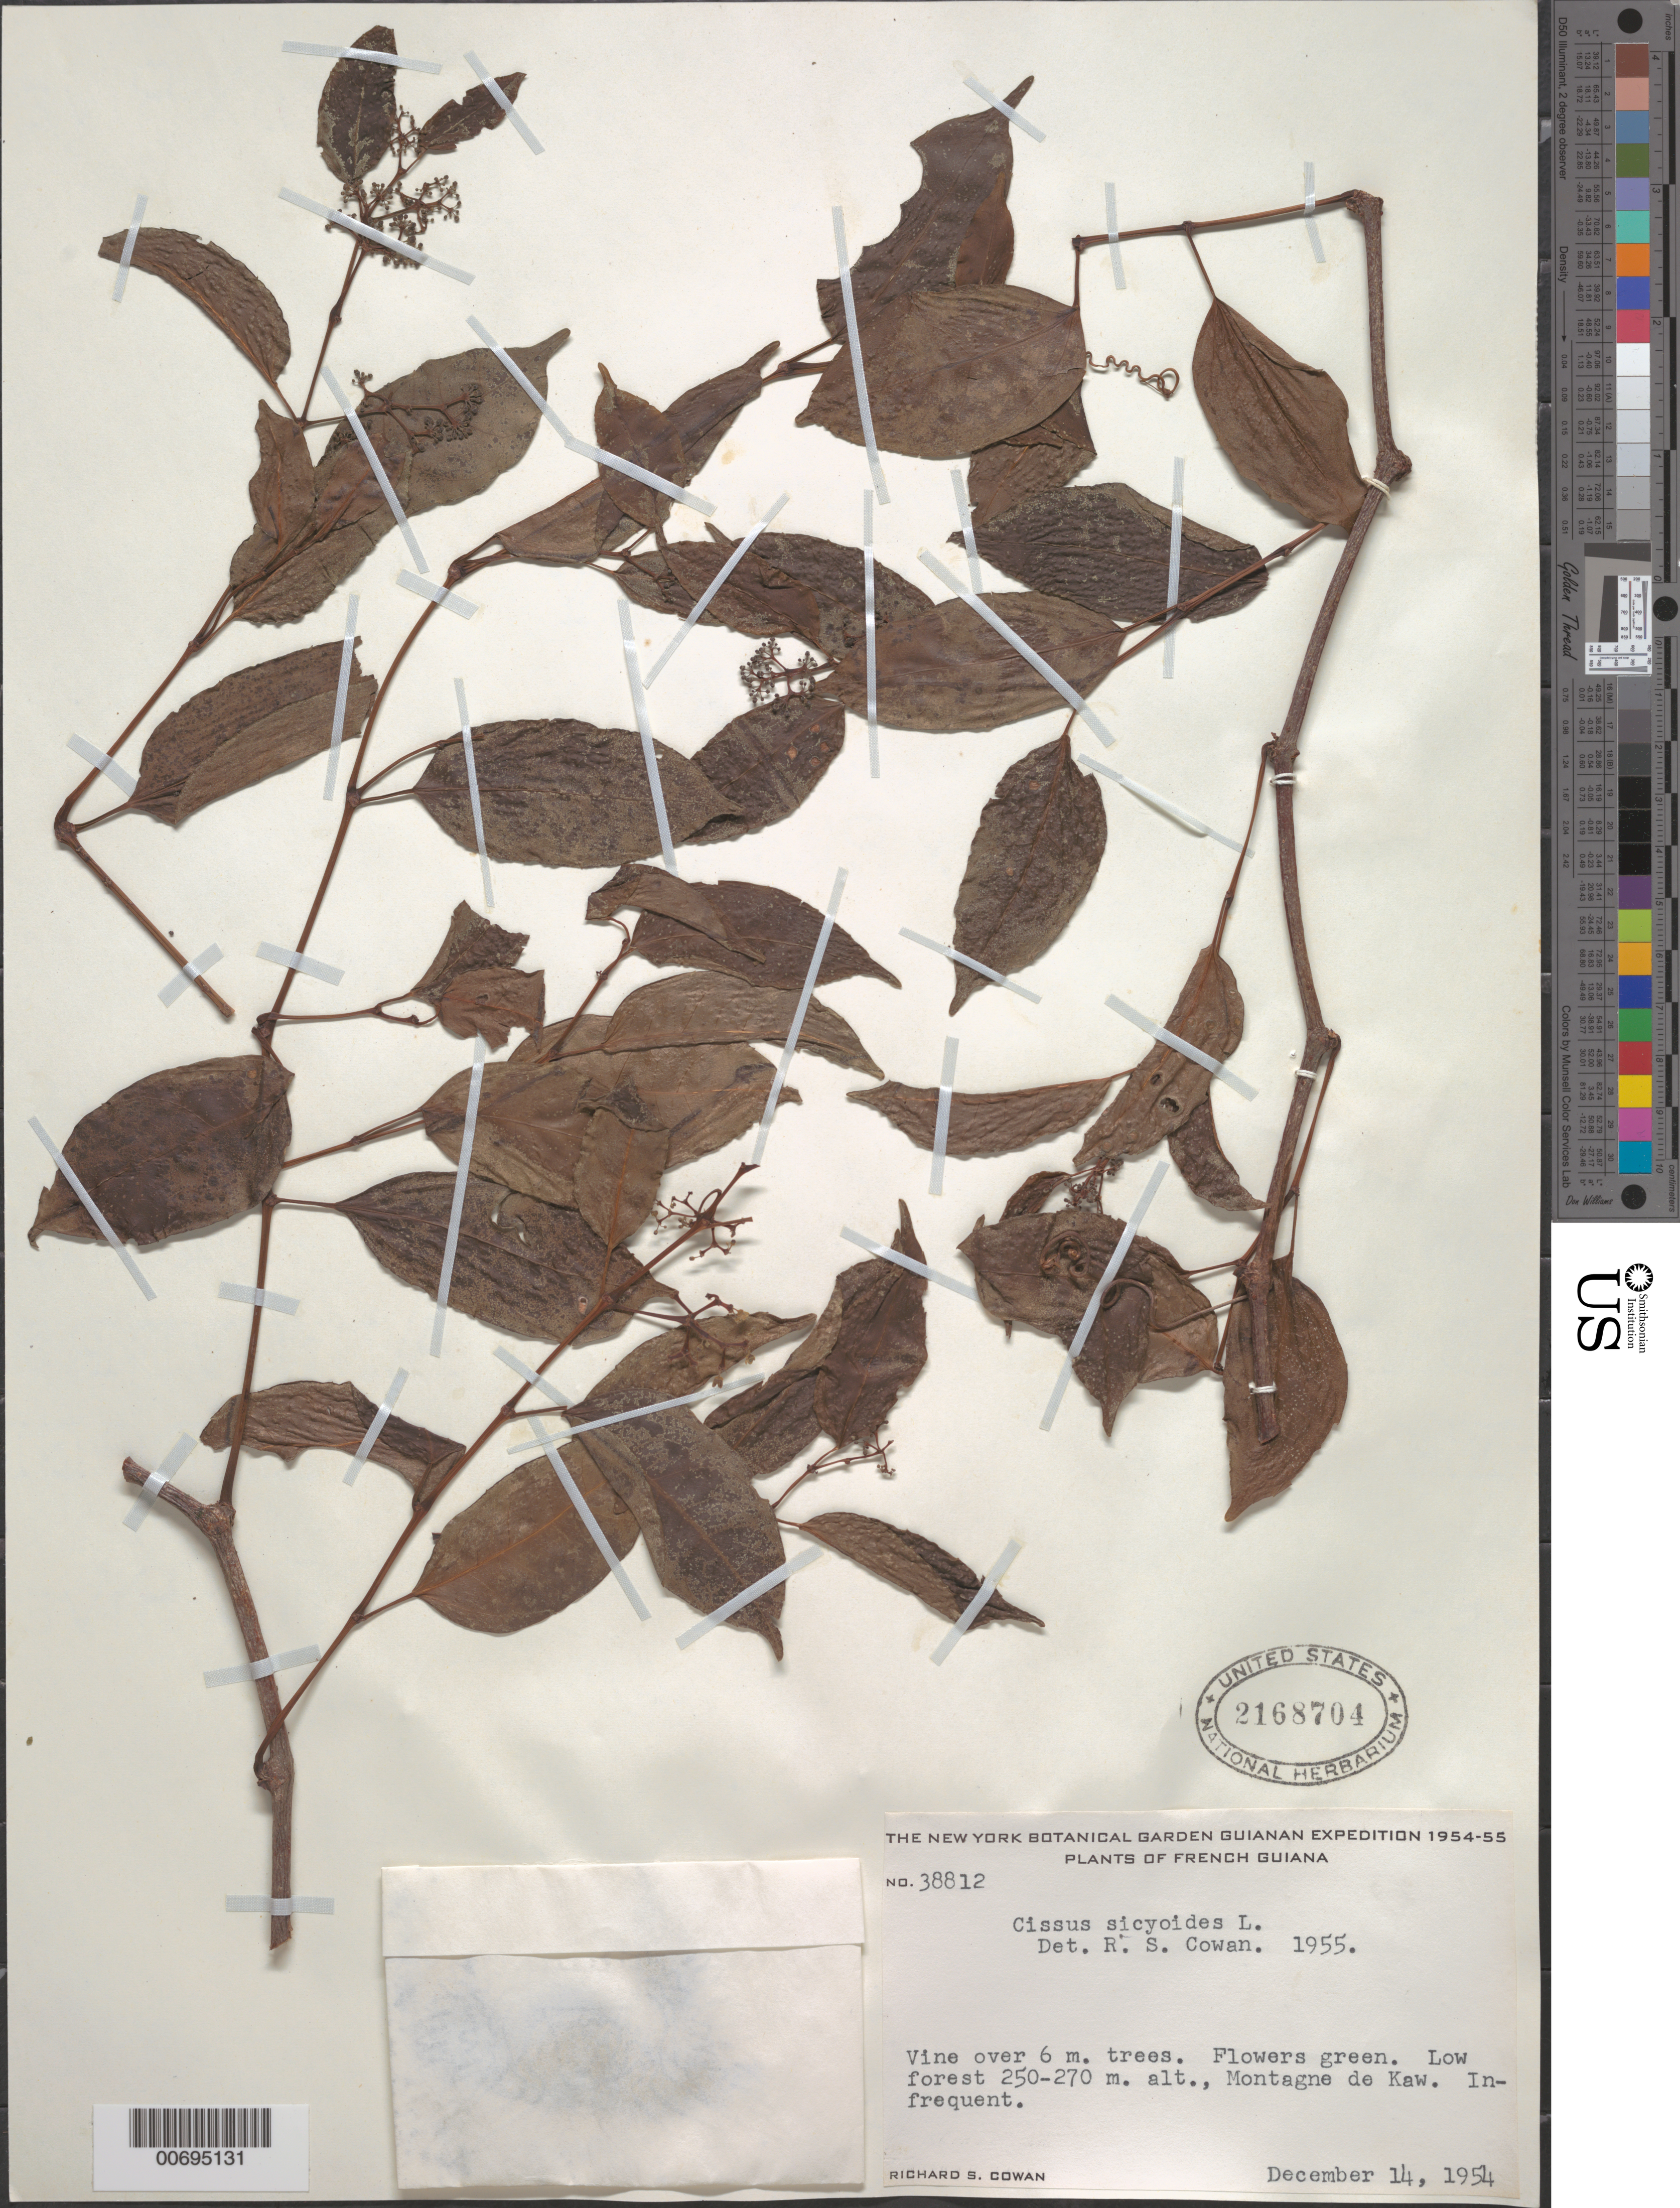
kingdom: Plantae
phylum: Tracheophyta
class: Magnoliopsida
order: Vitales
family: Vitaceae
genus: Cissus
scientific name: Cissus verticillata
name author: (L.) Nicolson & C.E. Jarvis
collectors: R. S. Cowan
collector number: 38812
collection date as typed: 14-Dec-54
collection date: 1954-12-14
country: French Guiana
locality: Montagne de Kaw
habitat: Low forest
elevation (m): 250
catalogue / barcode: US 2168704